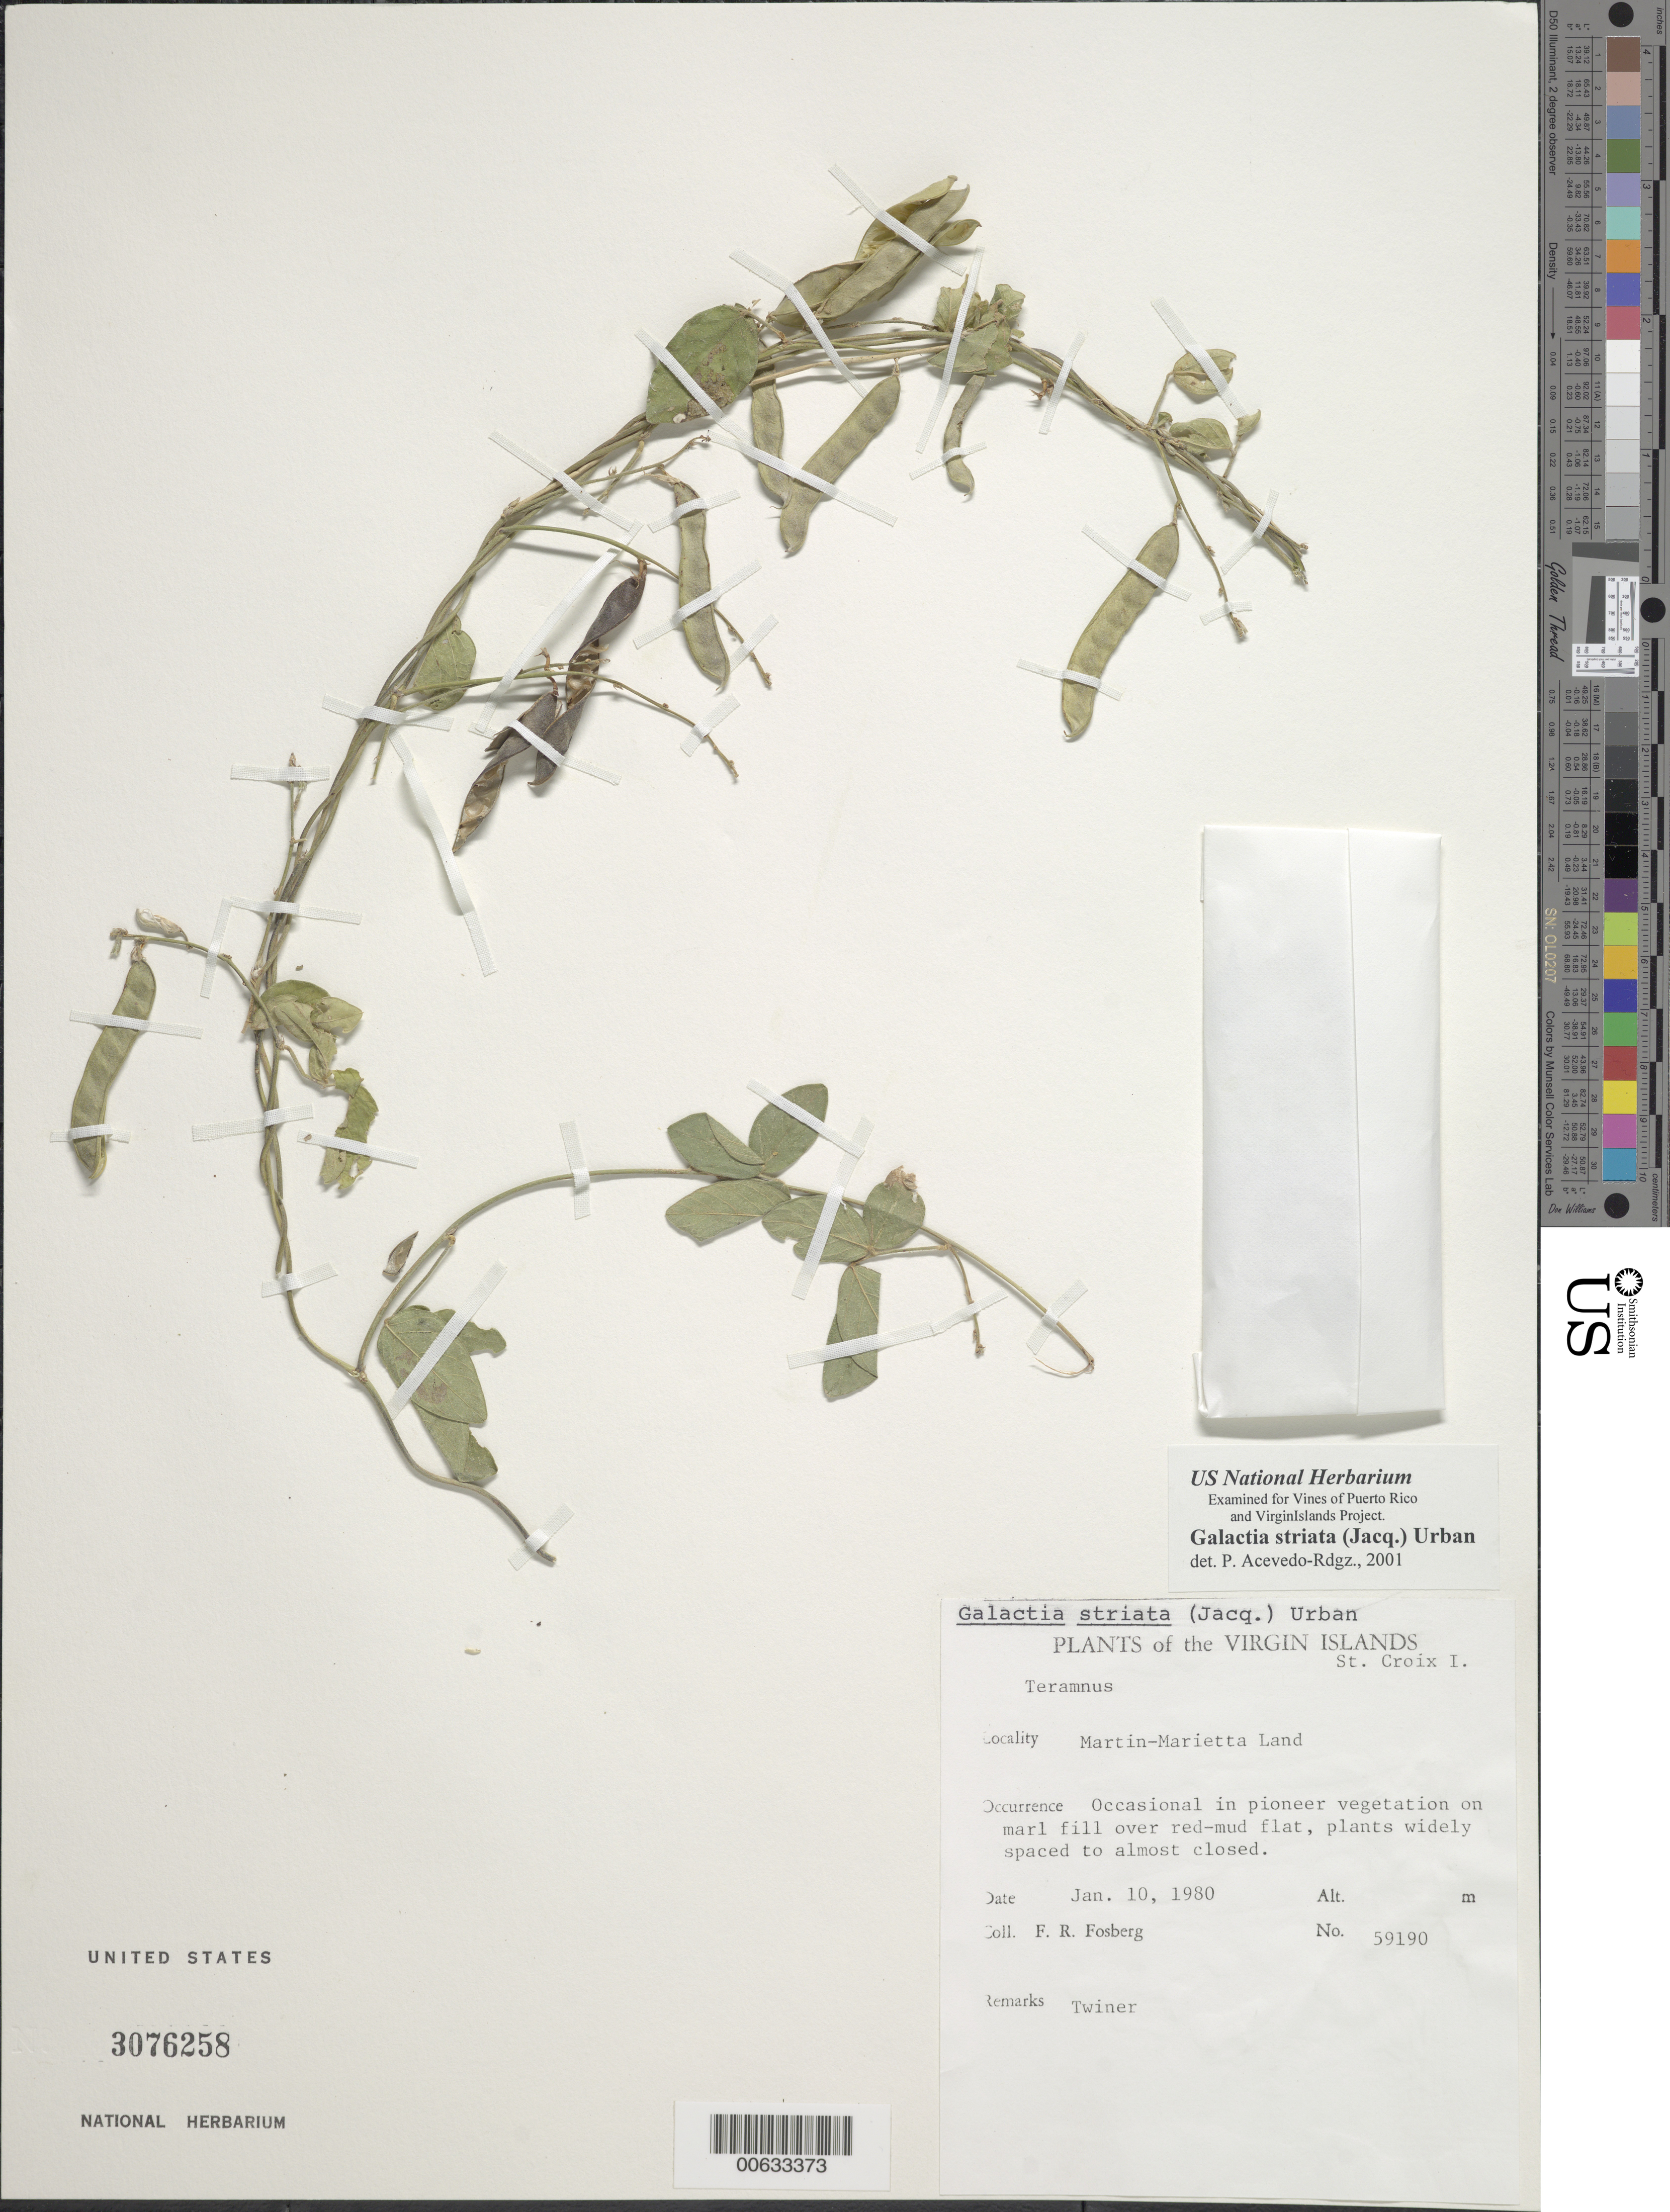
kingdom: Plantae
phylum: Tracheophyta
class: Magnoliopsida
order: Fabales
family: Fabaceae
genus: Galactia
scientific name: Galactia striata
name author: (Jacq.) Urb.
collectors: F. R. Fosberg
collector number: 59190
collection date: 1980-01-10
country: U.S. Virgin Islands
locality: The Virgin Islands, St. Croix I, Martin-Marietta Land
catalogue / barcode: US 3076258